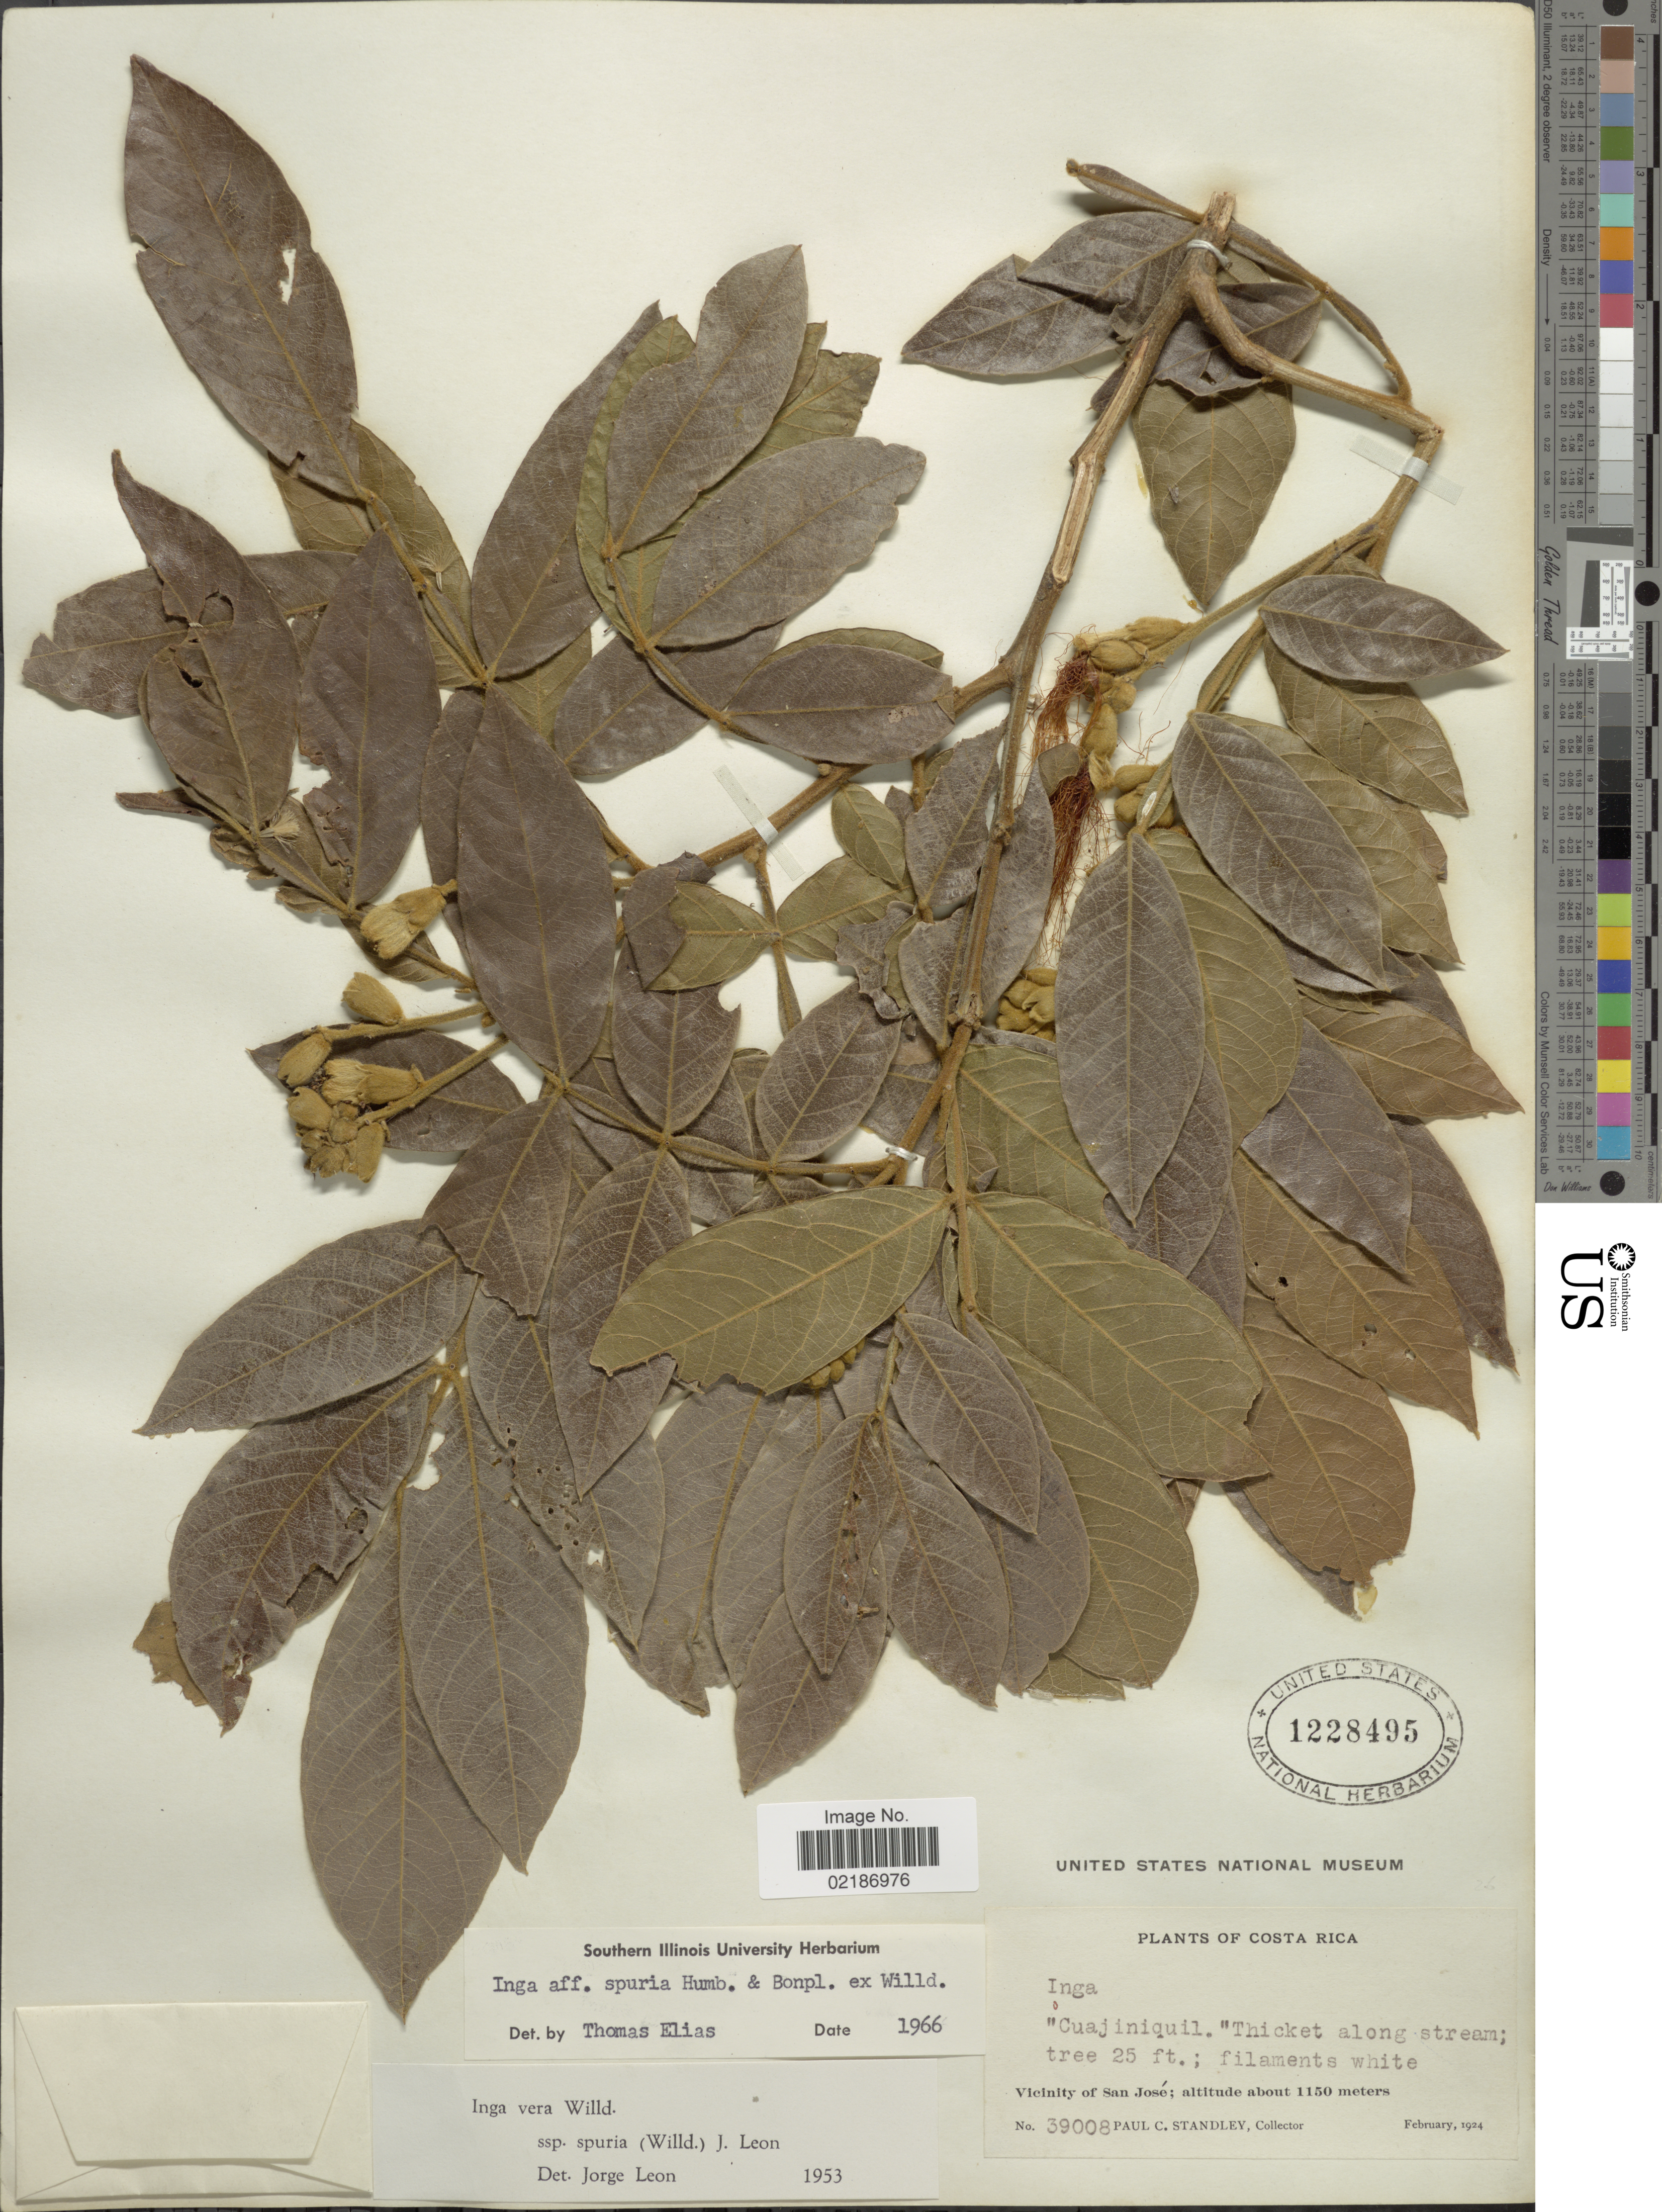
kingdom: Plantae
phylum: Tracheophyta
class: Magnoliopsida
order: Fabales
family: Fabaceae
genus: Inga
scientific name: Inga vera subsp. vera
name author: Willd.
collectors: P. C. Standley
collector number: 39008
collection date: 1924-02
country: Costa Rica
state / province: San José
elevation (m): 1150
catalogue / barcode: US 1228495